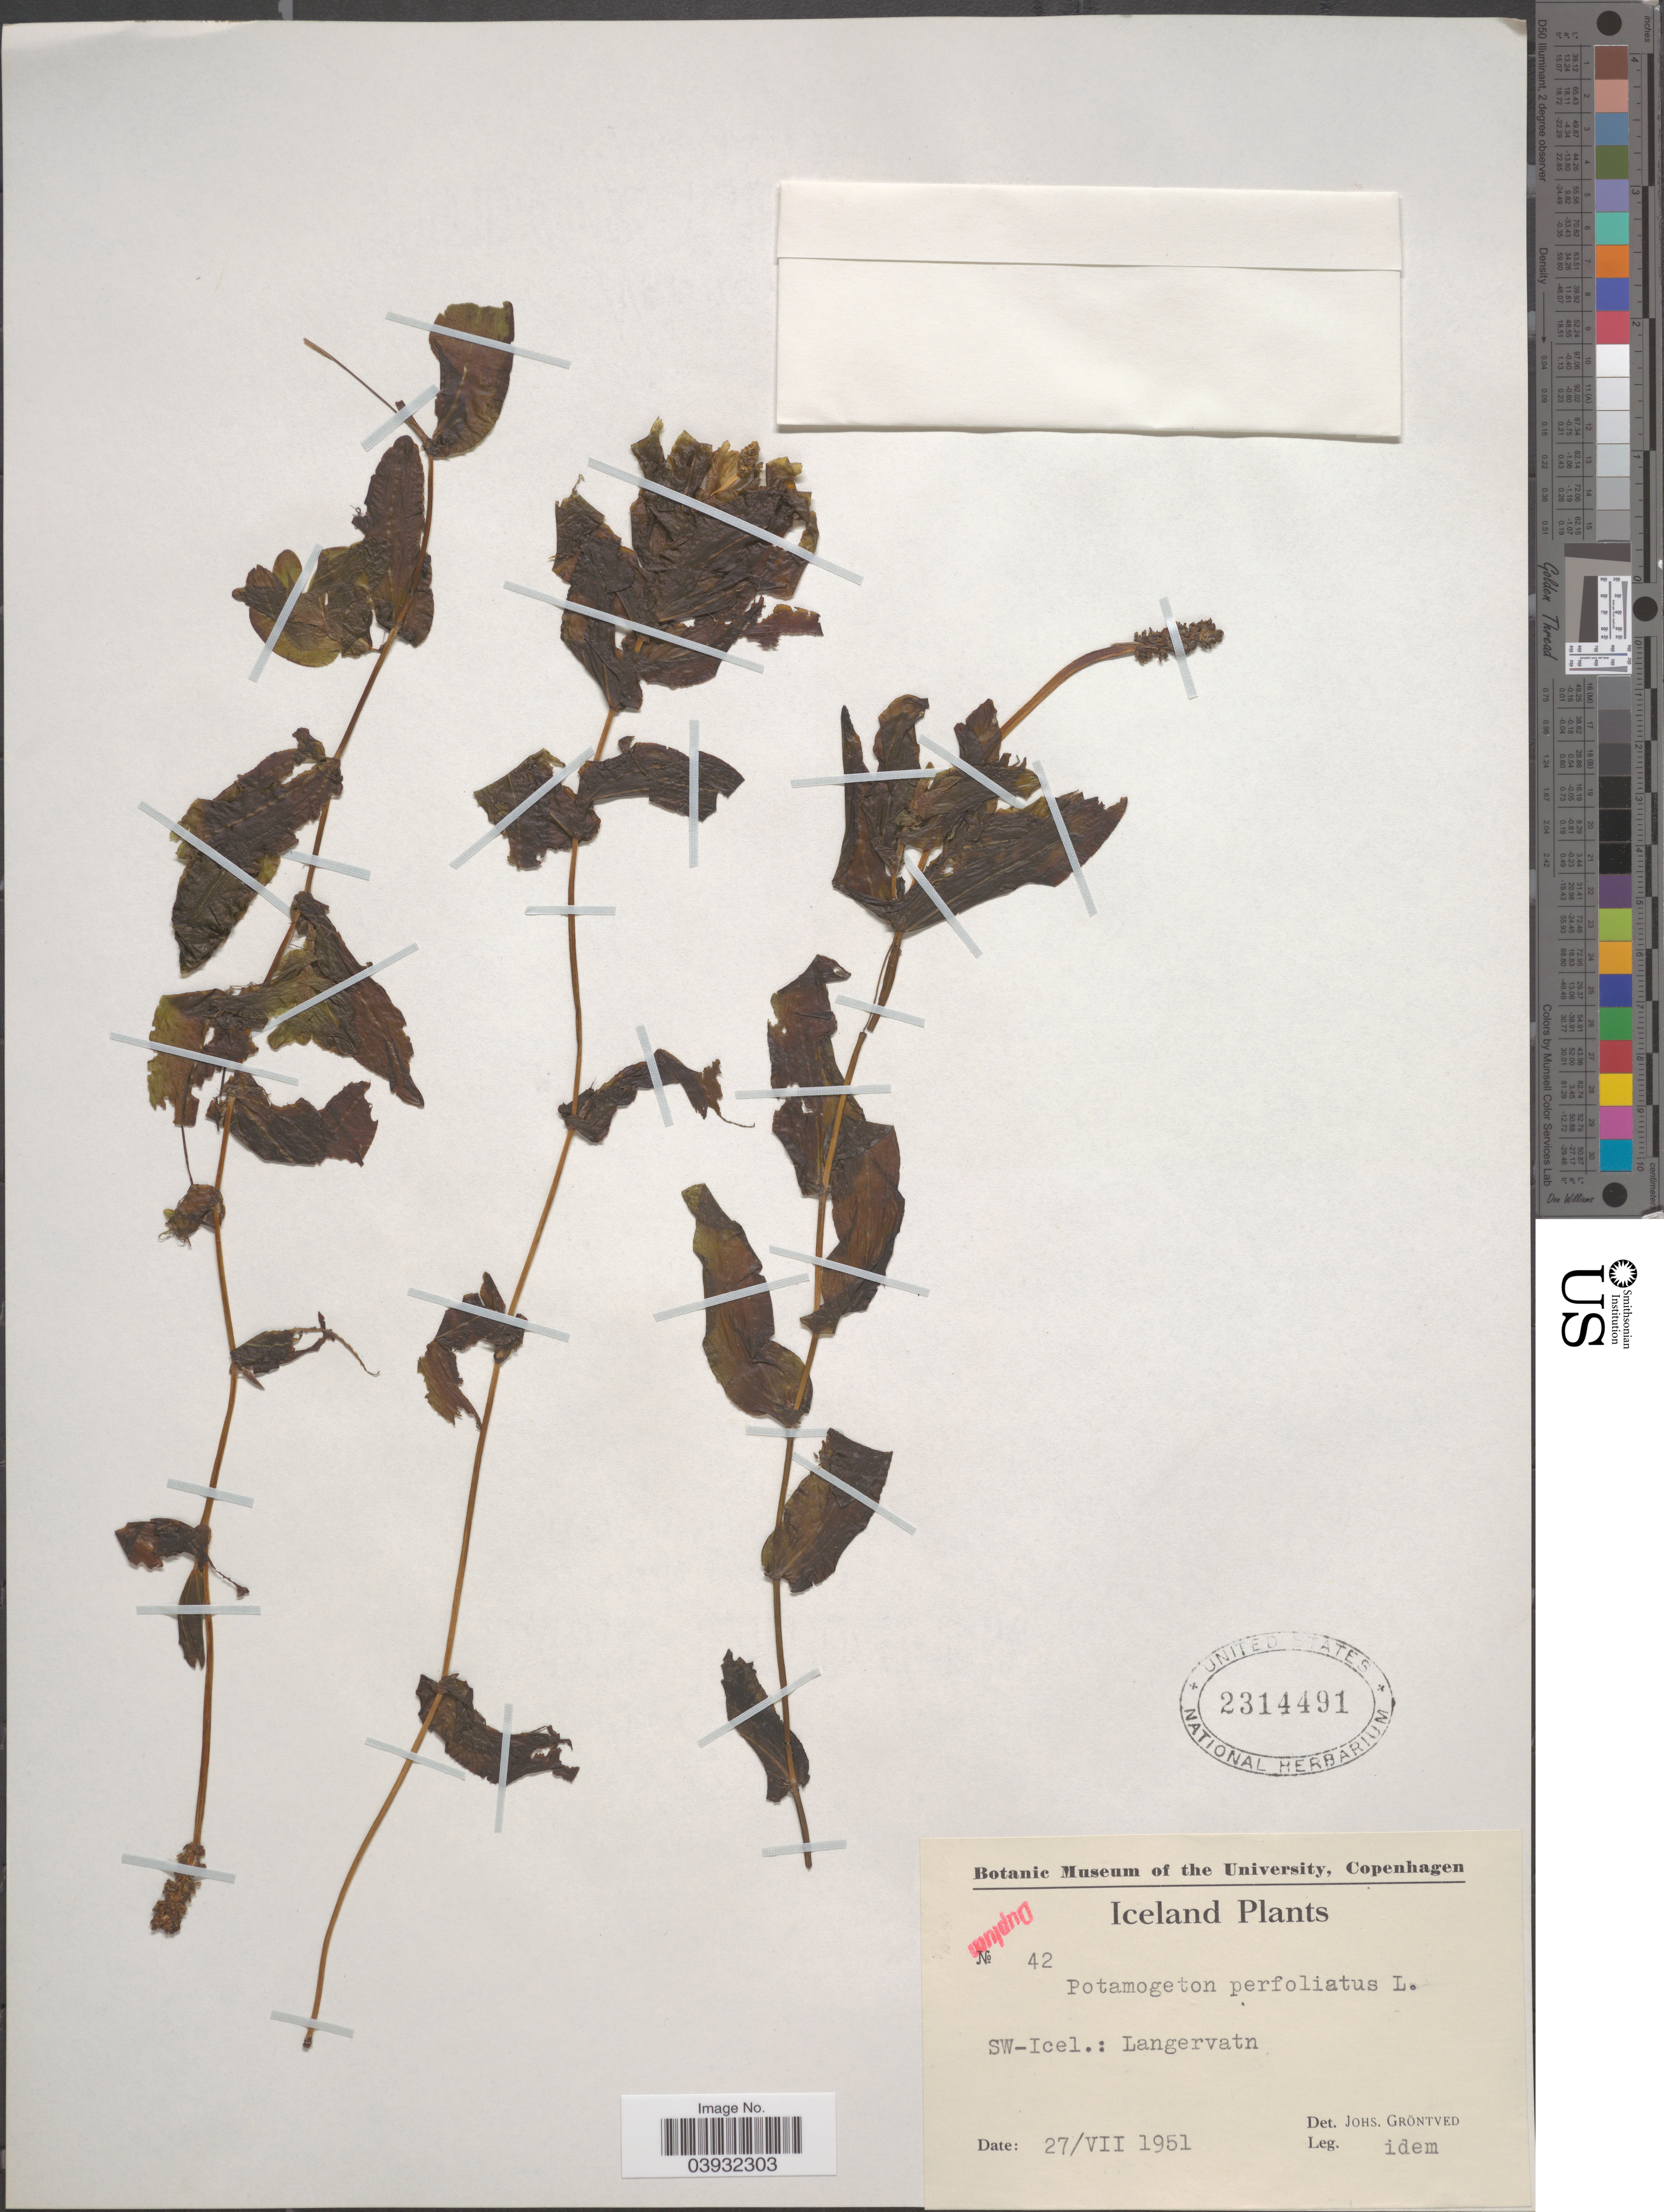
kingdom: Plantae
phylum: Tracheophyta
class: Liliopsida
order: Alismatales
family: Potamogetonaceae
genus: Potamogeton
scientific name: Potamogeton perfoliatus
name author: L.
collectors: J. Gröntved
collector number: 42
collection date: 1951-07-27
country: Iceland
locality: SW-Icel.: Langervatn.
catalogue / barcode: US 2314491